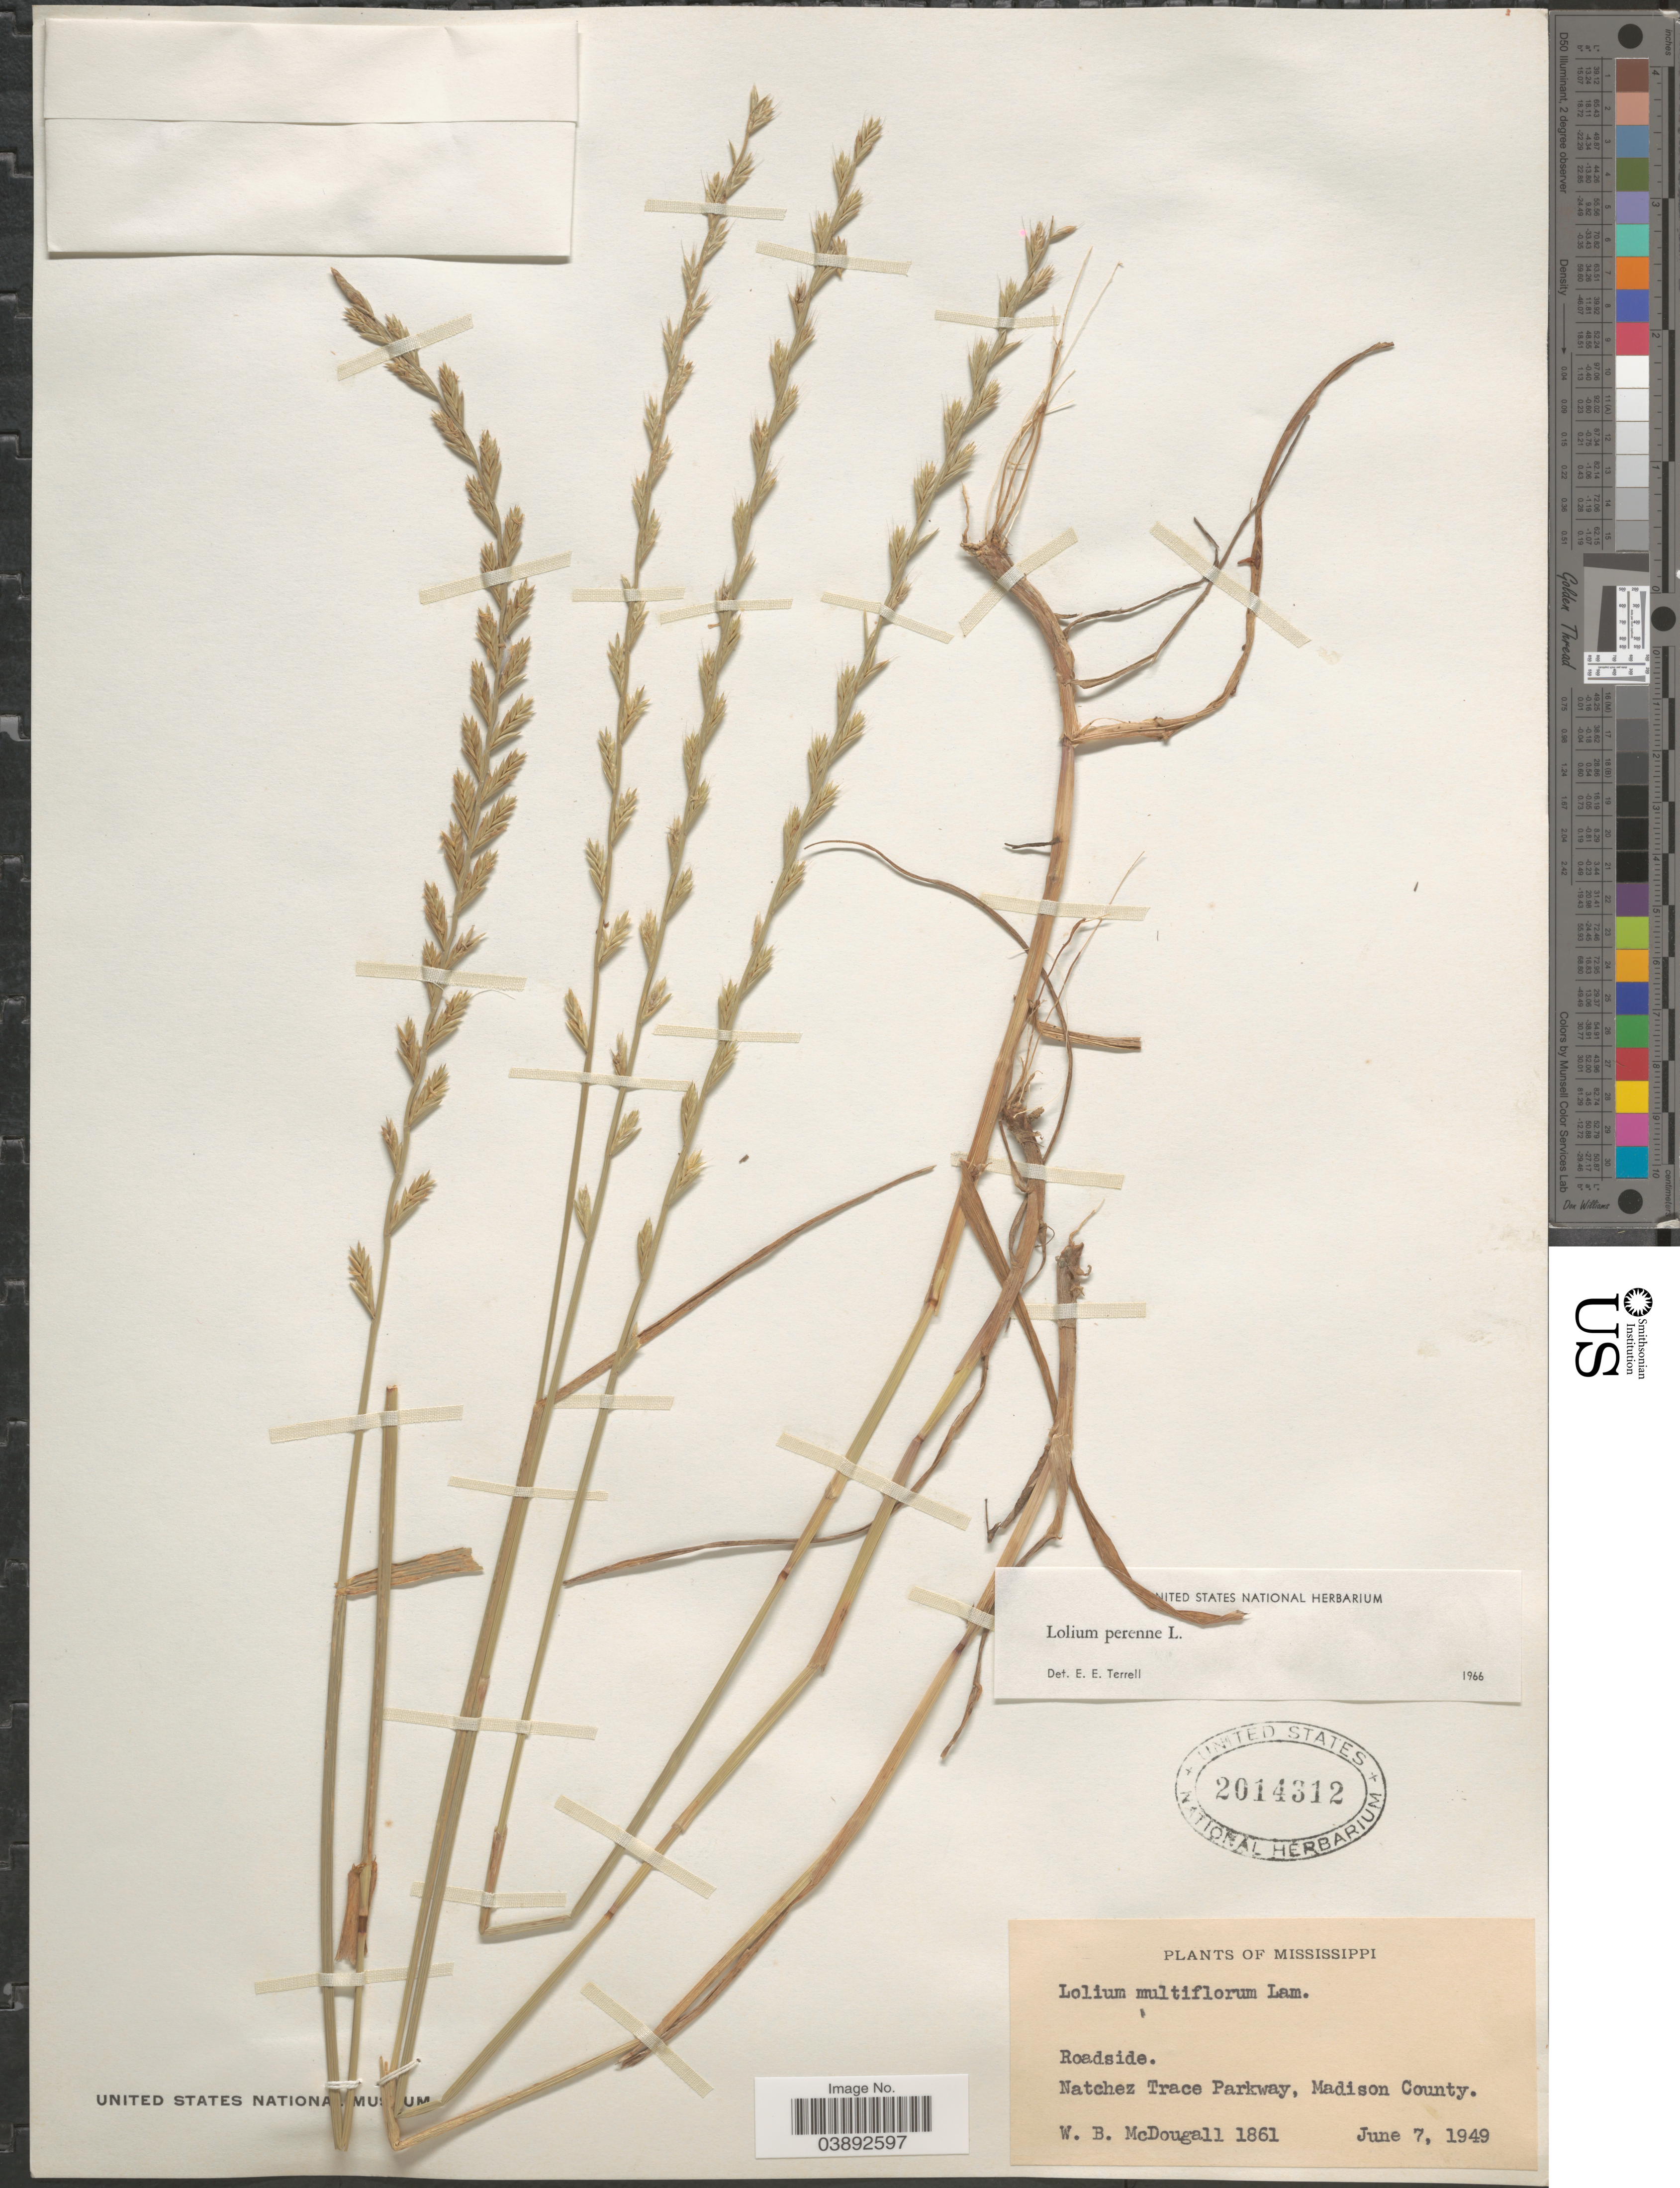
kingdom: Plantae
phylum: Tracheophyta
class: Liliopsida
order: Poales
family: Poaceae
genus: Lolium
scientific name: Lolium perenne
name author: L.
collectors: W. B. McDougall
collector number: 1861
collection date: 1949-06-07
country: United States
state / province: Mississippi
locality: Natchez Trace Parkway, Madison County.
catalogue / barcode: US 2014312